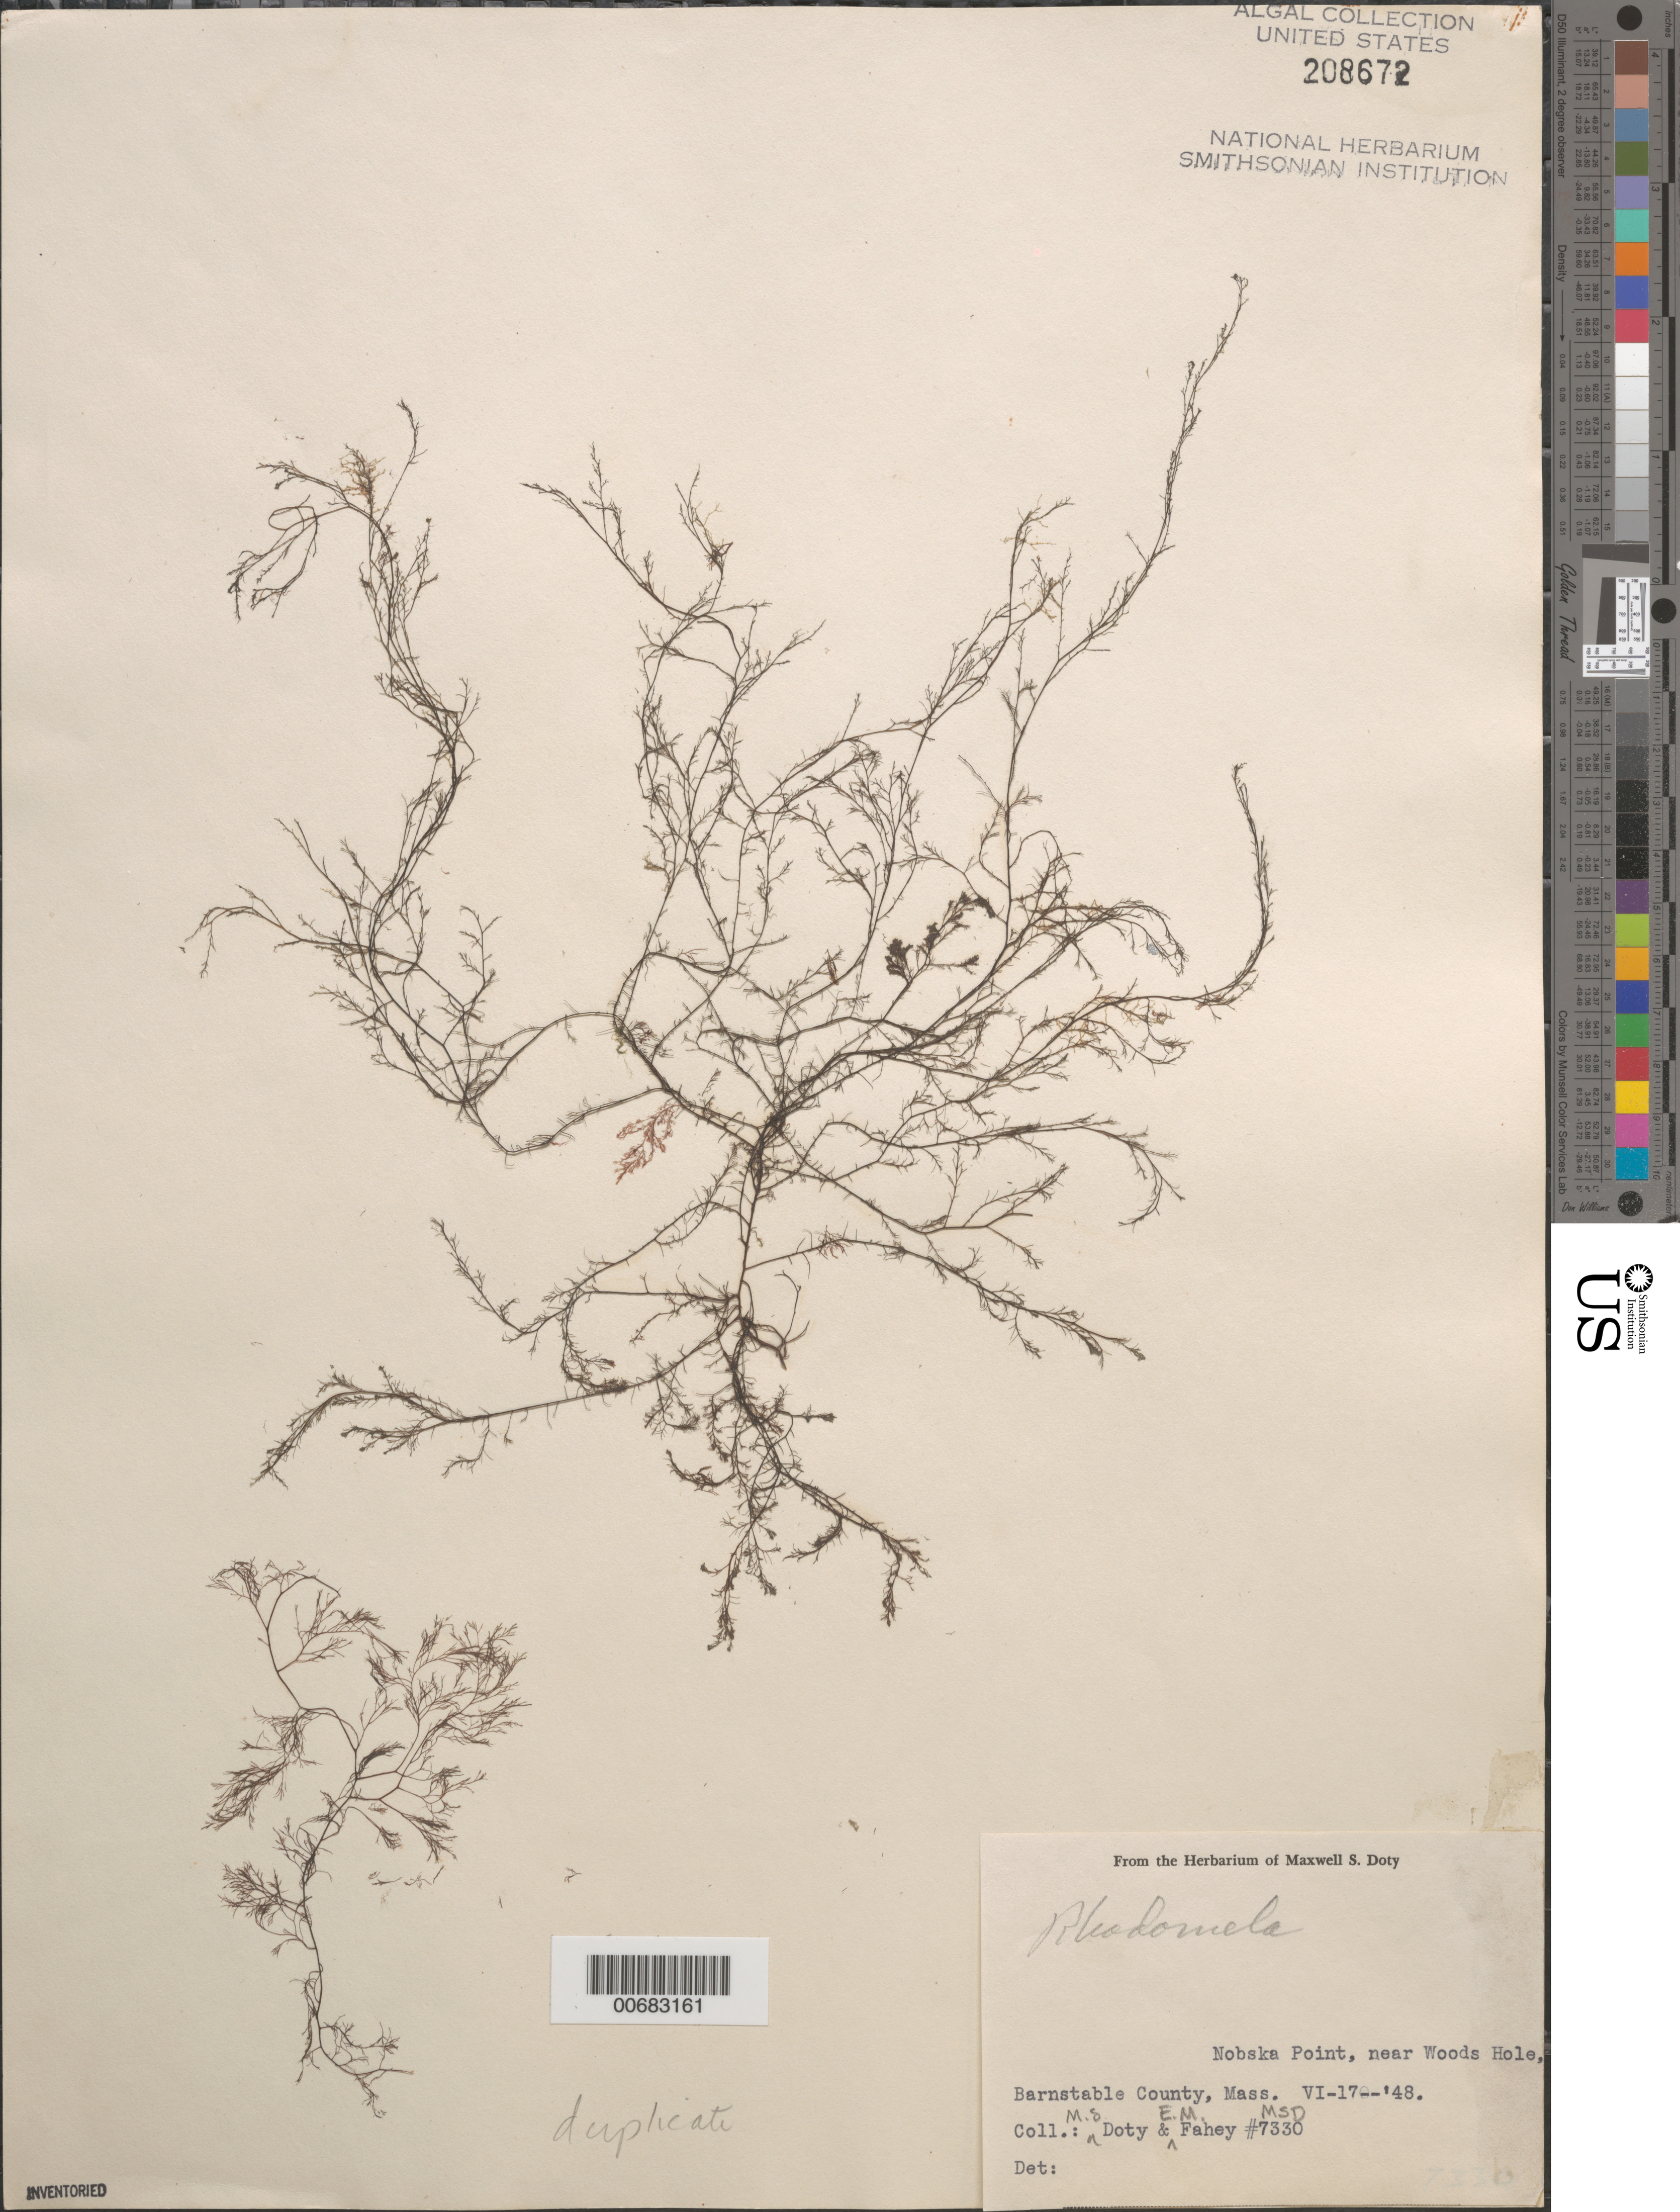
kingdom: Plantae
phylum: Rhodophyta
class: Florideophyceae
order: Ceramiales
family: Rhodomelaceae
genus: Rhodomela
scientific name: Rhodomela sp.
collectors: M. S. Doty & E. Fahey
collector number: MSD 7330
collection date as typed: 17 Jun 1948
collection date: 1948-06-17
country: United States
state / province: Massachusetts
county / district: Barnstable County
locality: Nobska Point, near Woods Hole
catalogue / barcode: US 208672